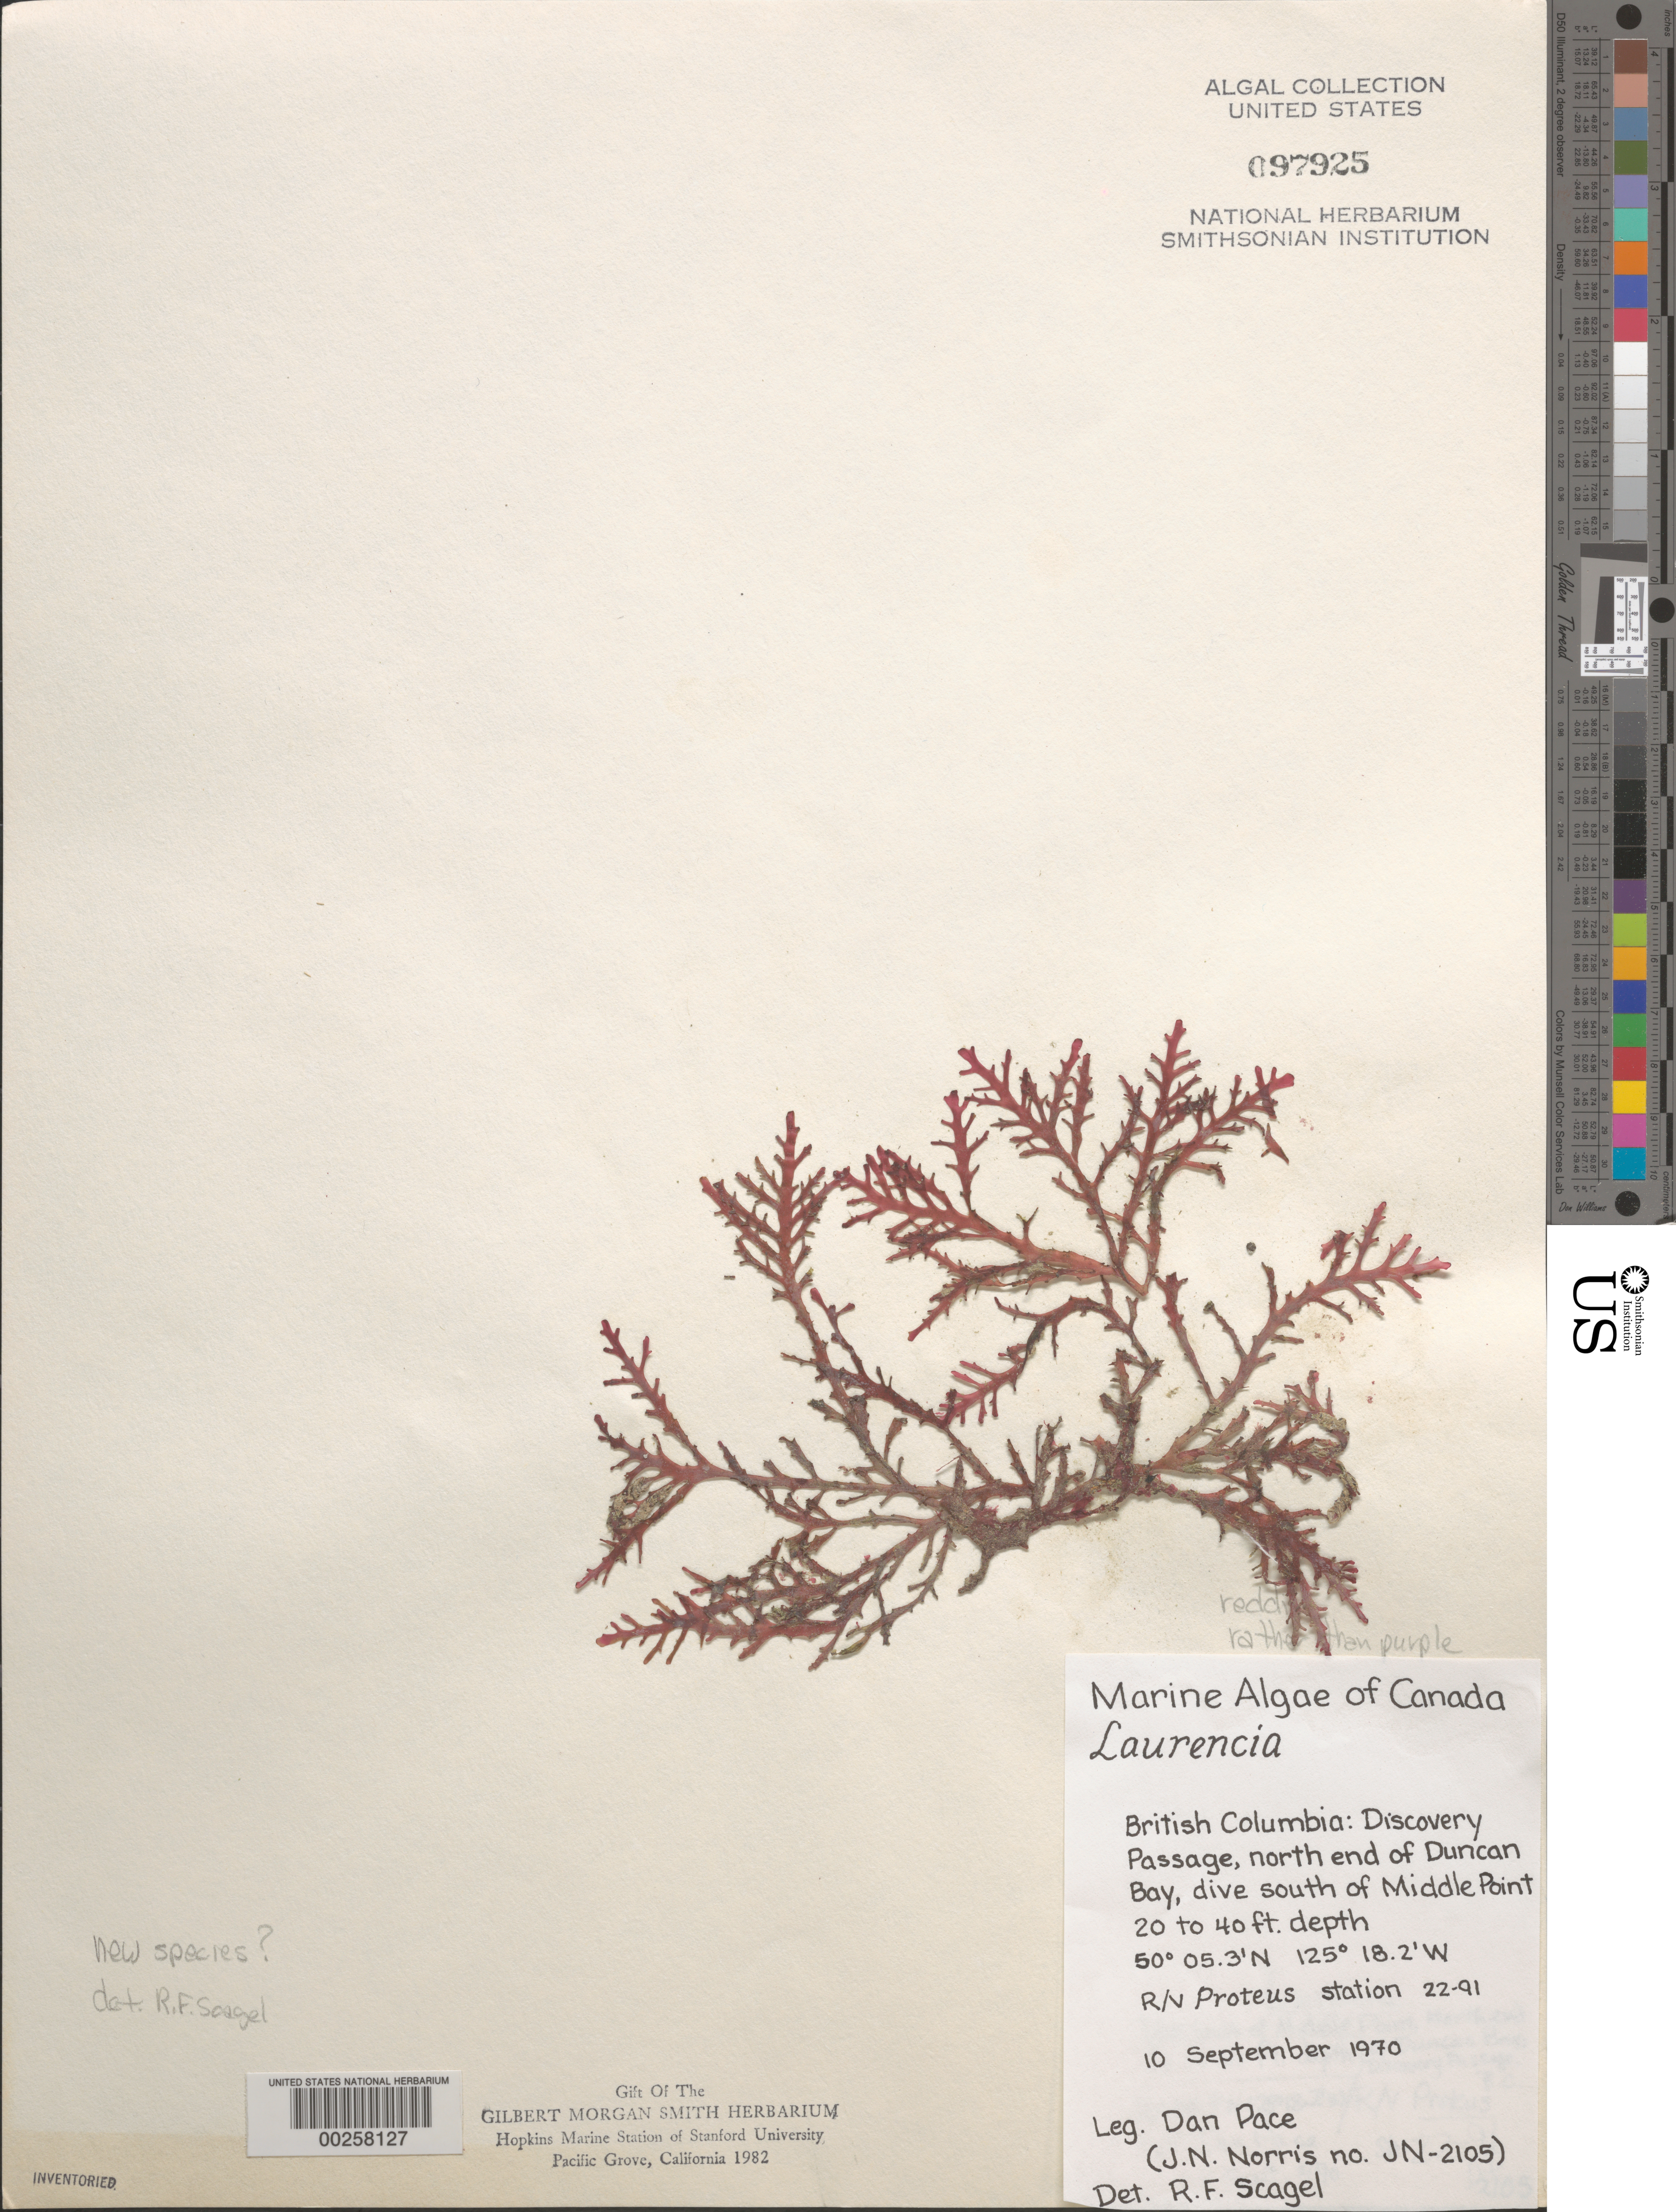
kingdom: Plantae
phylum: Rhodophyta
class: Florideophyceae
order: Ceramiales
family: Rhodomelaceae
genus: Laurencia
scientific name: Laurencia sp.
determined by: Scagel, R. F.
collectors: D. Pace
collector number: Jn-2105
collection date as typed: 10 Sep 1970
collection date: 1970-09-10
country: Canada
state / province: British Columbia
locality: Discovery Passage, Duncan Bay, south of Middle Point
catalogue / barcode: US 97925